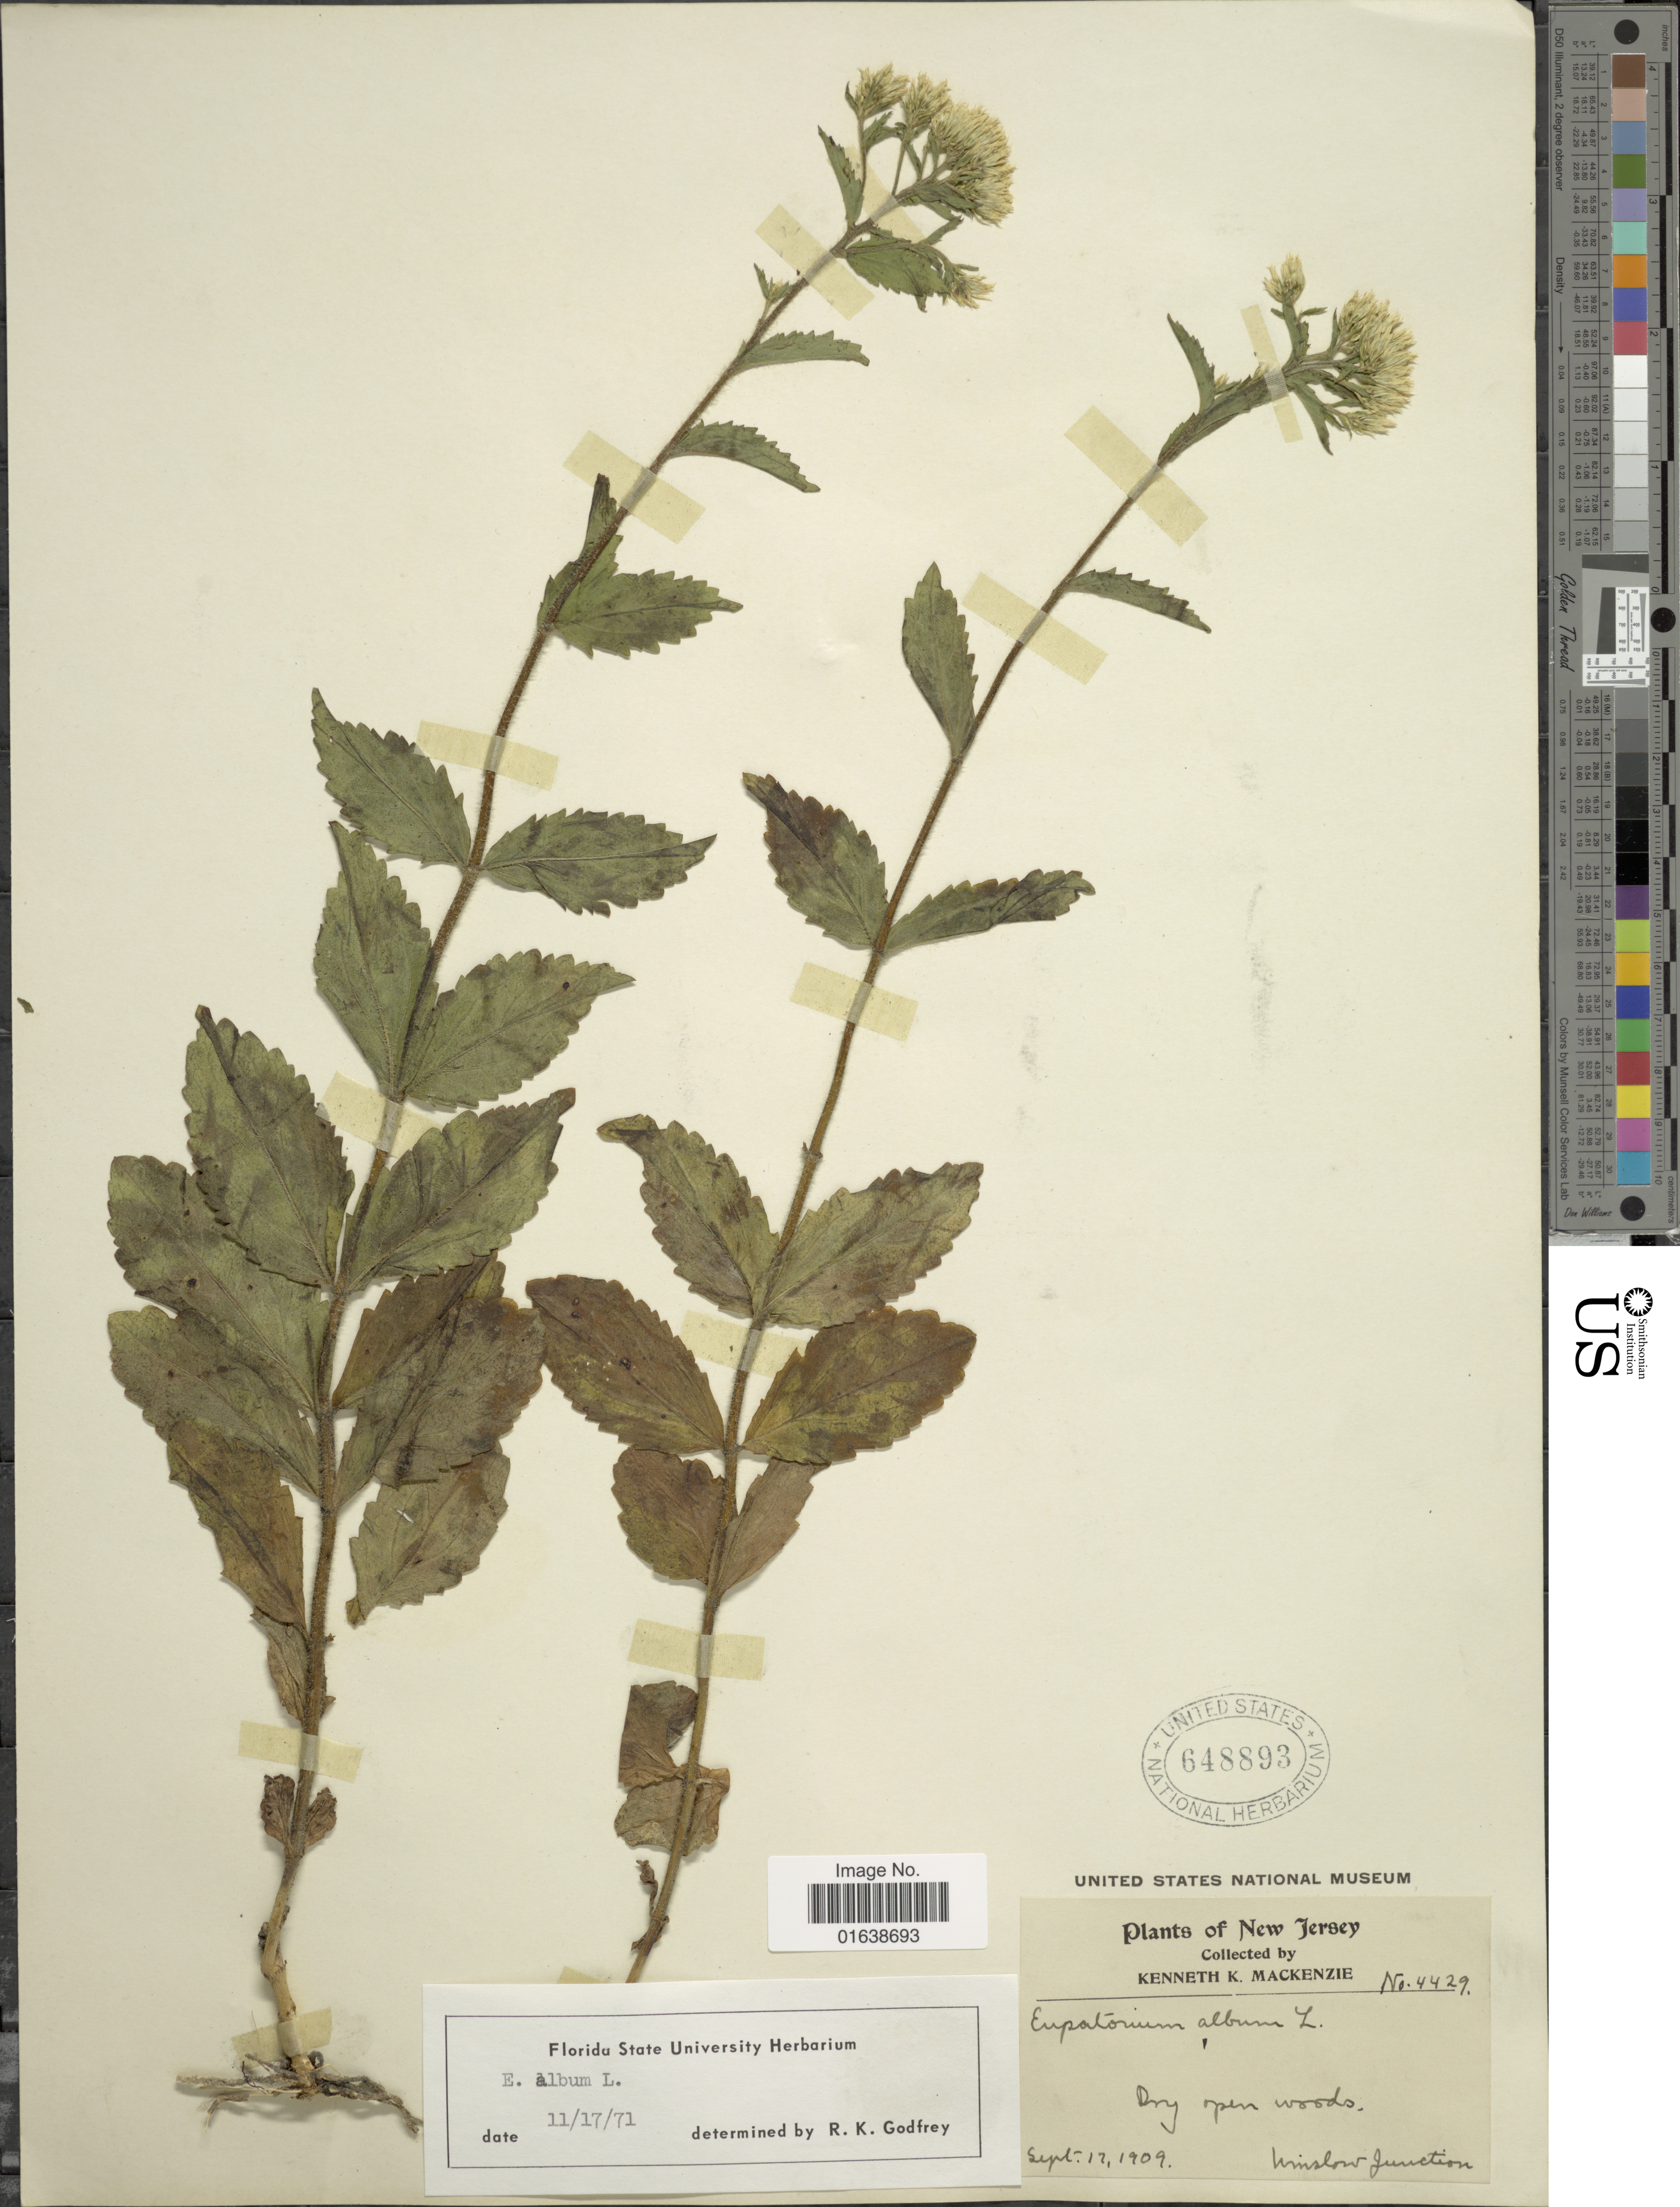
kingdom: Plantae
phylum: Tracheophyta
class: Magnoliopsida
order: Asterales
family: Asteraceae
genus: Eupatorium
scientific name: Eupatorium album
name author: L.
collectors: K. K. Mackenzie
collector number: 4429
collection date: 1909-09-12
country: United States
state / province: New Jersey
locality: Dry open woods. Winslow junction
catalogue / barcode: US 648893